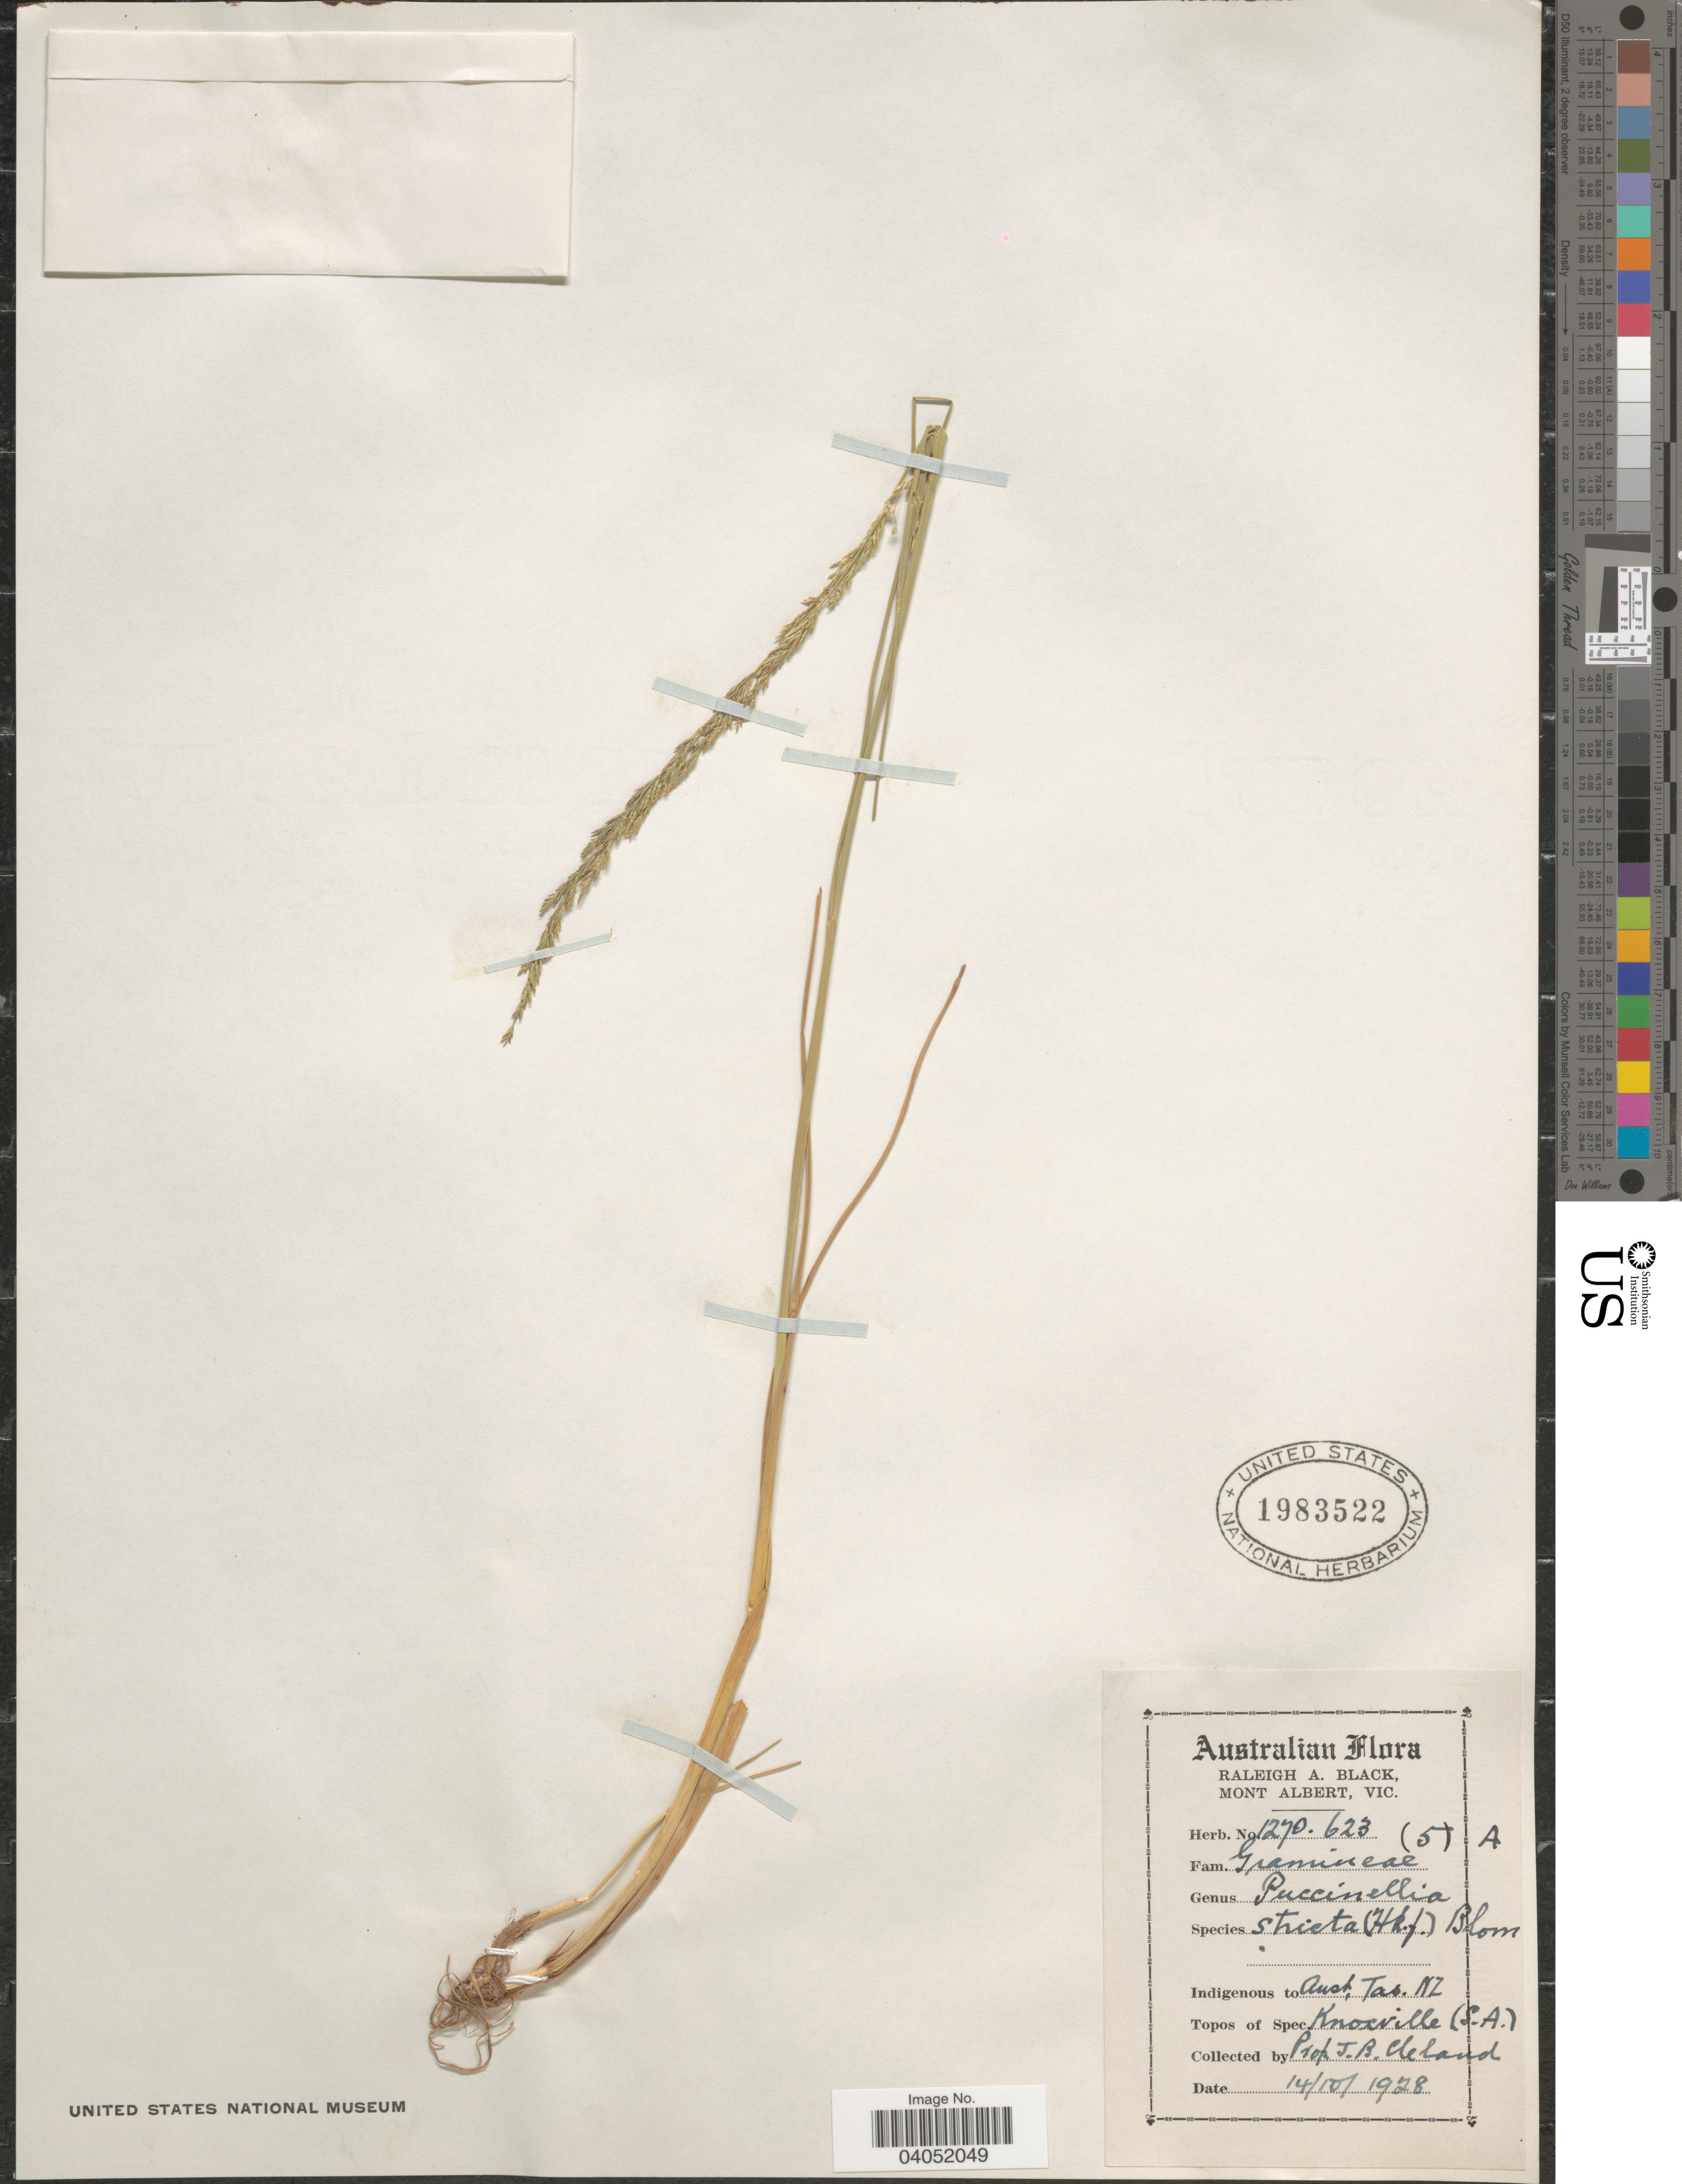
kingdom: Plantae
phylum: Tracheophyta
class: Liliopsida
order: Poales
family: Poaceae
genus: Puccinellia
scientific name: Puccinellia stricta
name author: Keng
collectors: J. Cleland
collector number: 1270.623(5)A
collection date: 1928-10-14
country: Australia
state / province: South Australia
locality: Knoxville.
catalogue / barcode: US 1983522